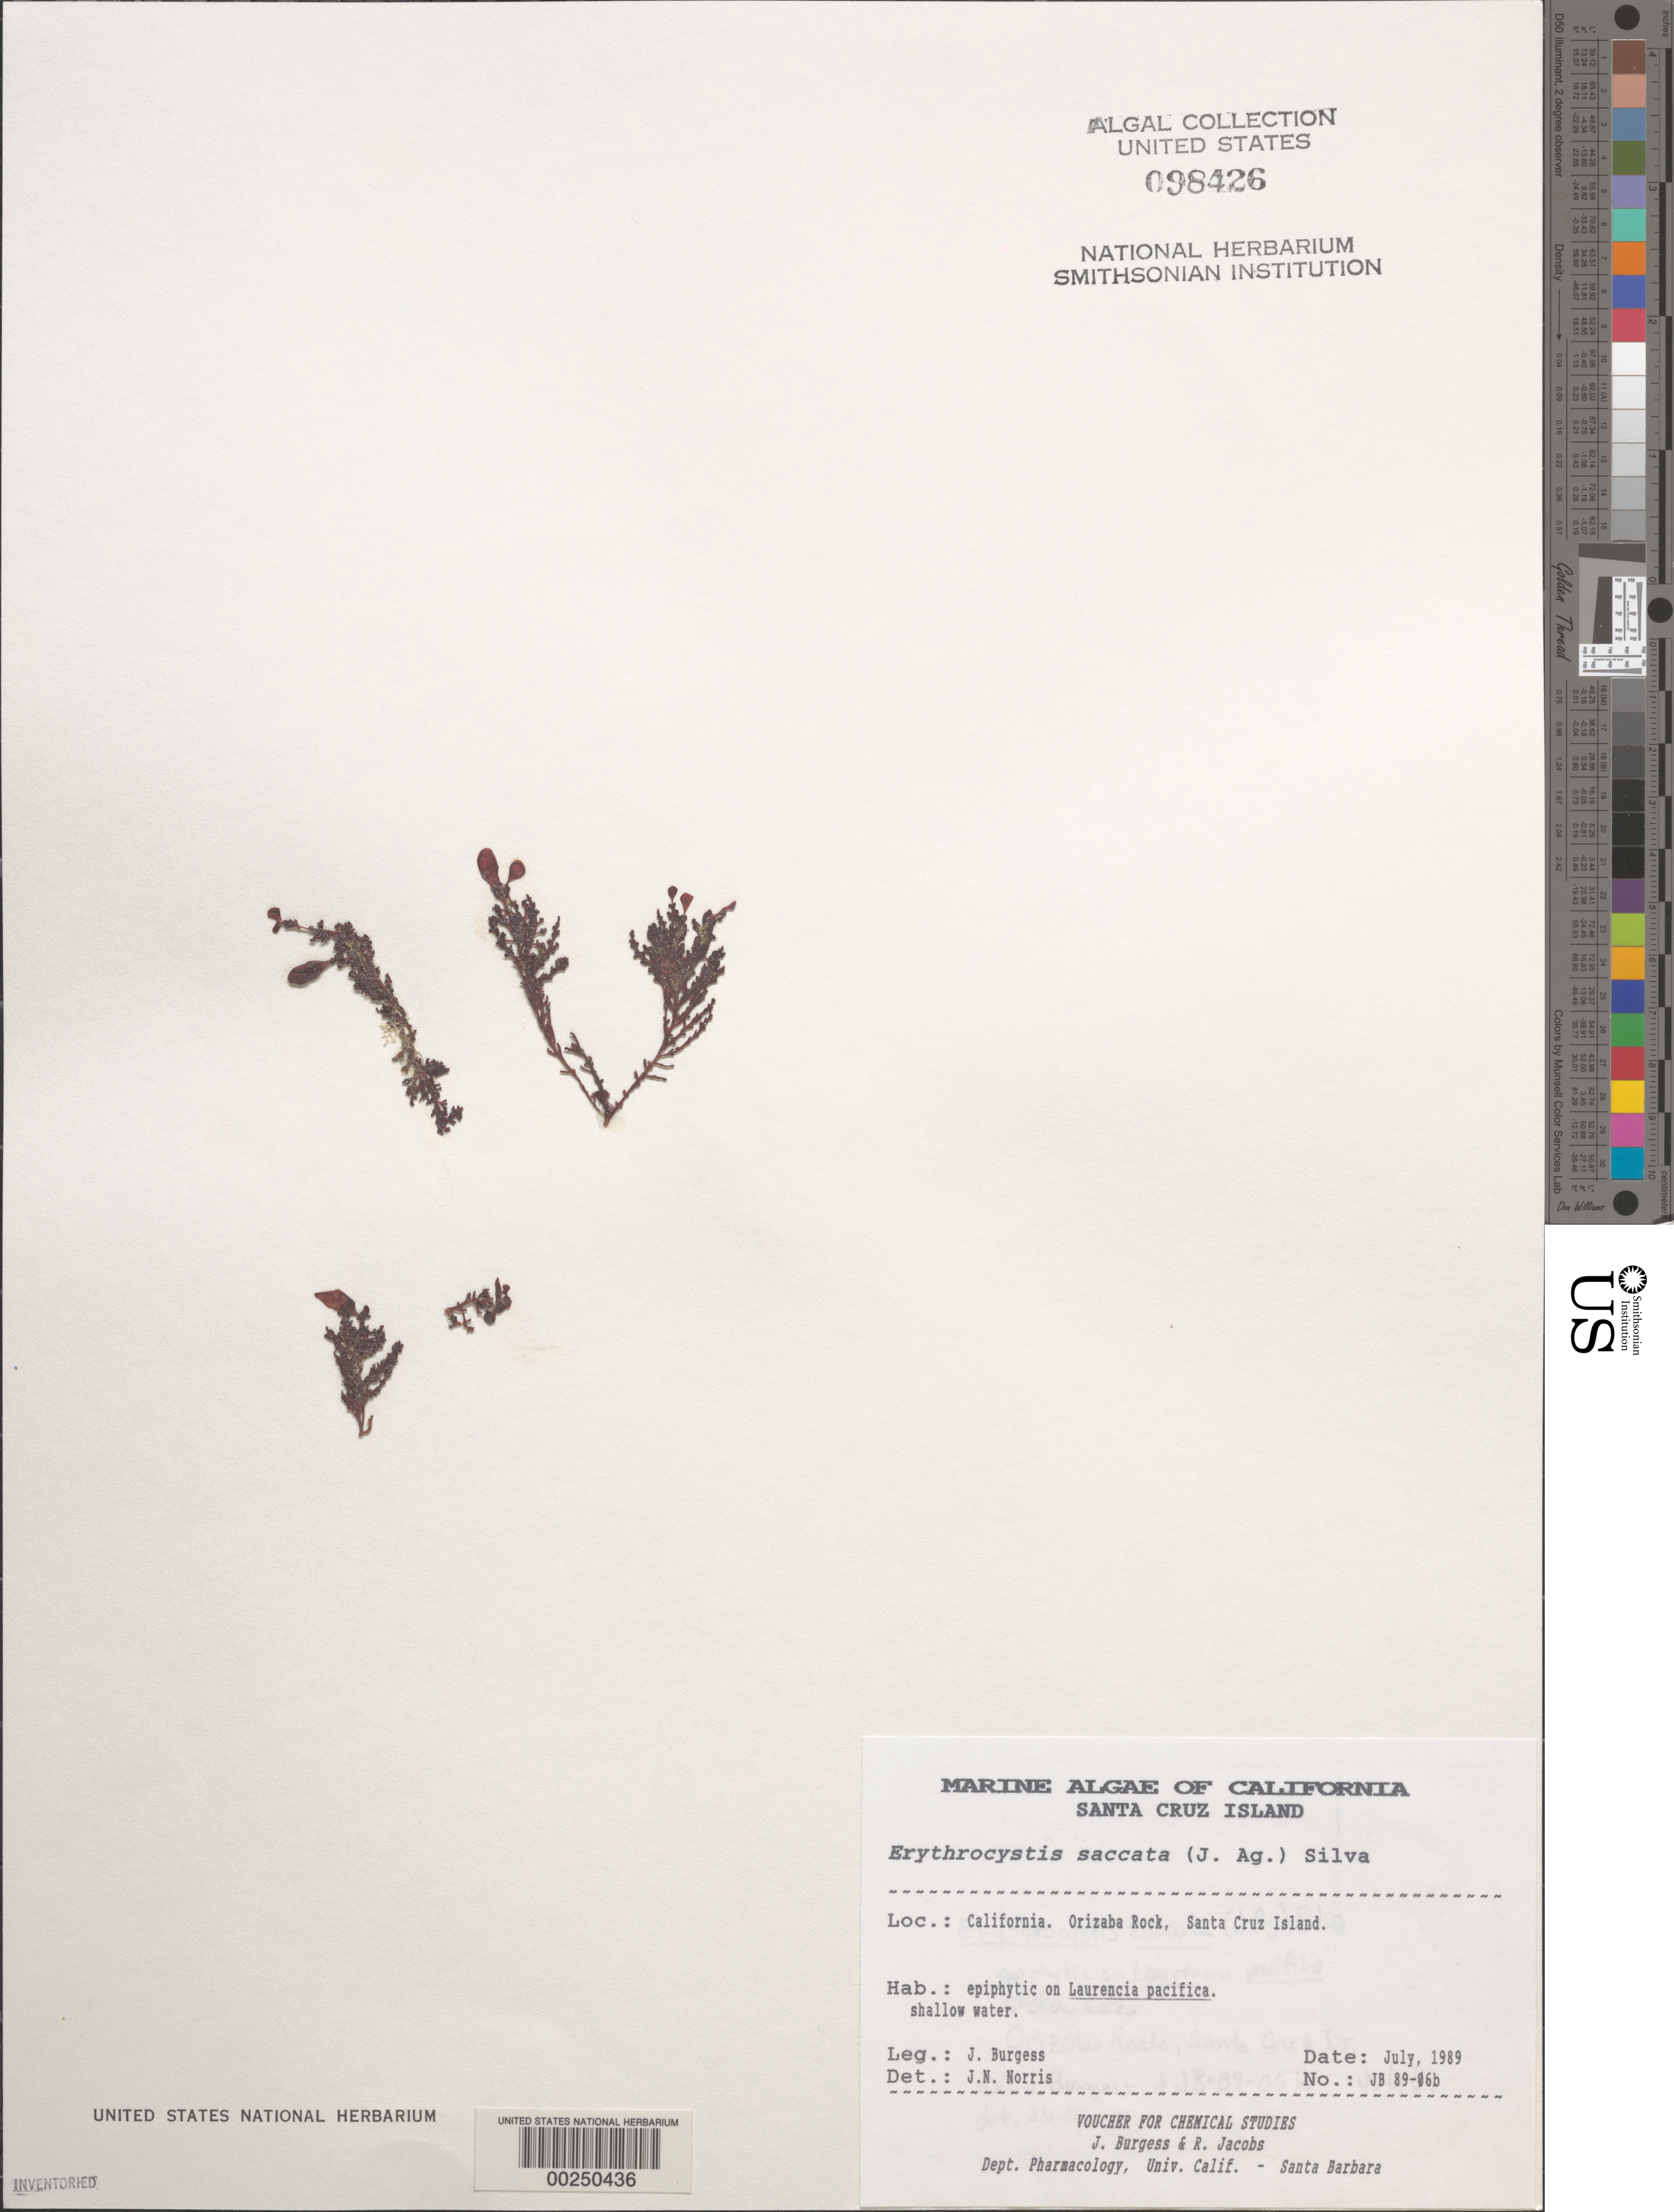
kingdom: Plantae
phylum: Rhodophyta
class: Florideophyceae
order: Ceramiales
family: Rhodomelaceae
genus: Erythrocystis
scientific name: Erythrocystis saccata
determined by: Norris, James N.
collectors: J. Burgess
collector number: JB 89-06b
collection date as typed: Jul 1989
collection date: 1989-07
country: United States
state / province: California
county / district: Santa Barbara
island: Santa Cruz Island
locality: Orizaba Rock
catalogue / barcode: US 98426